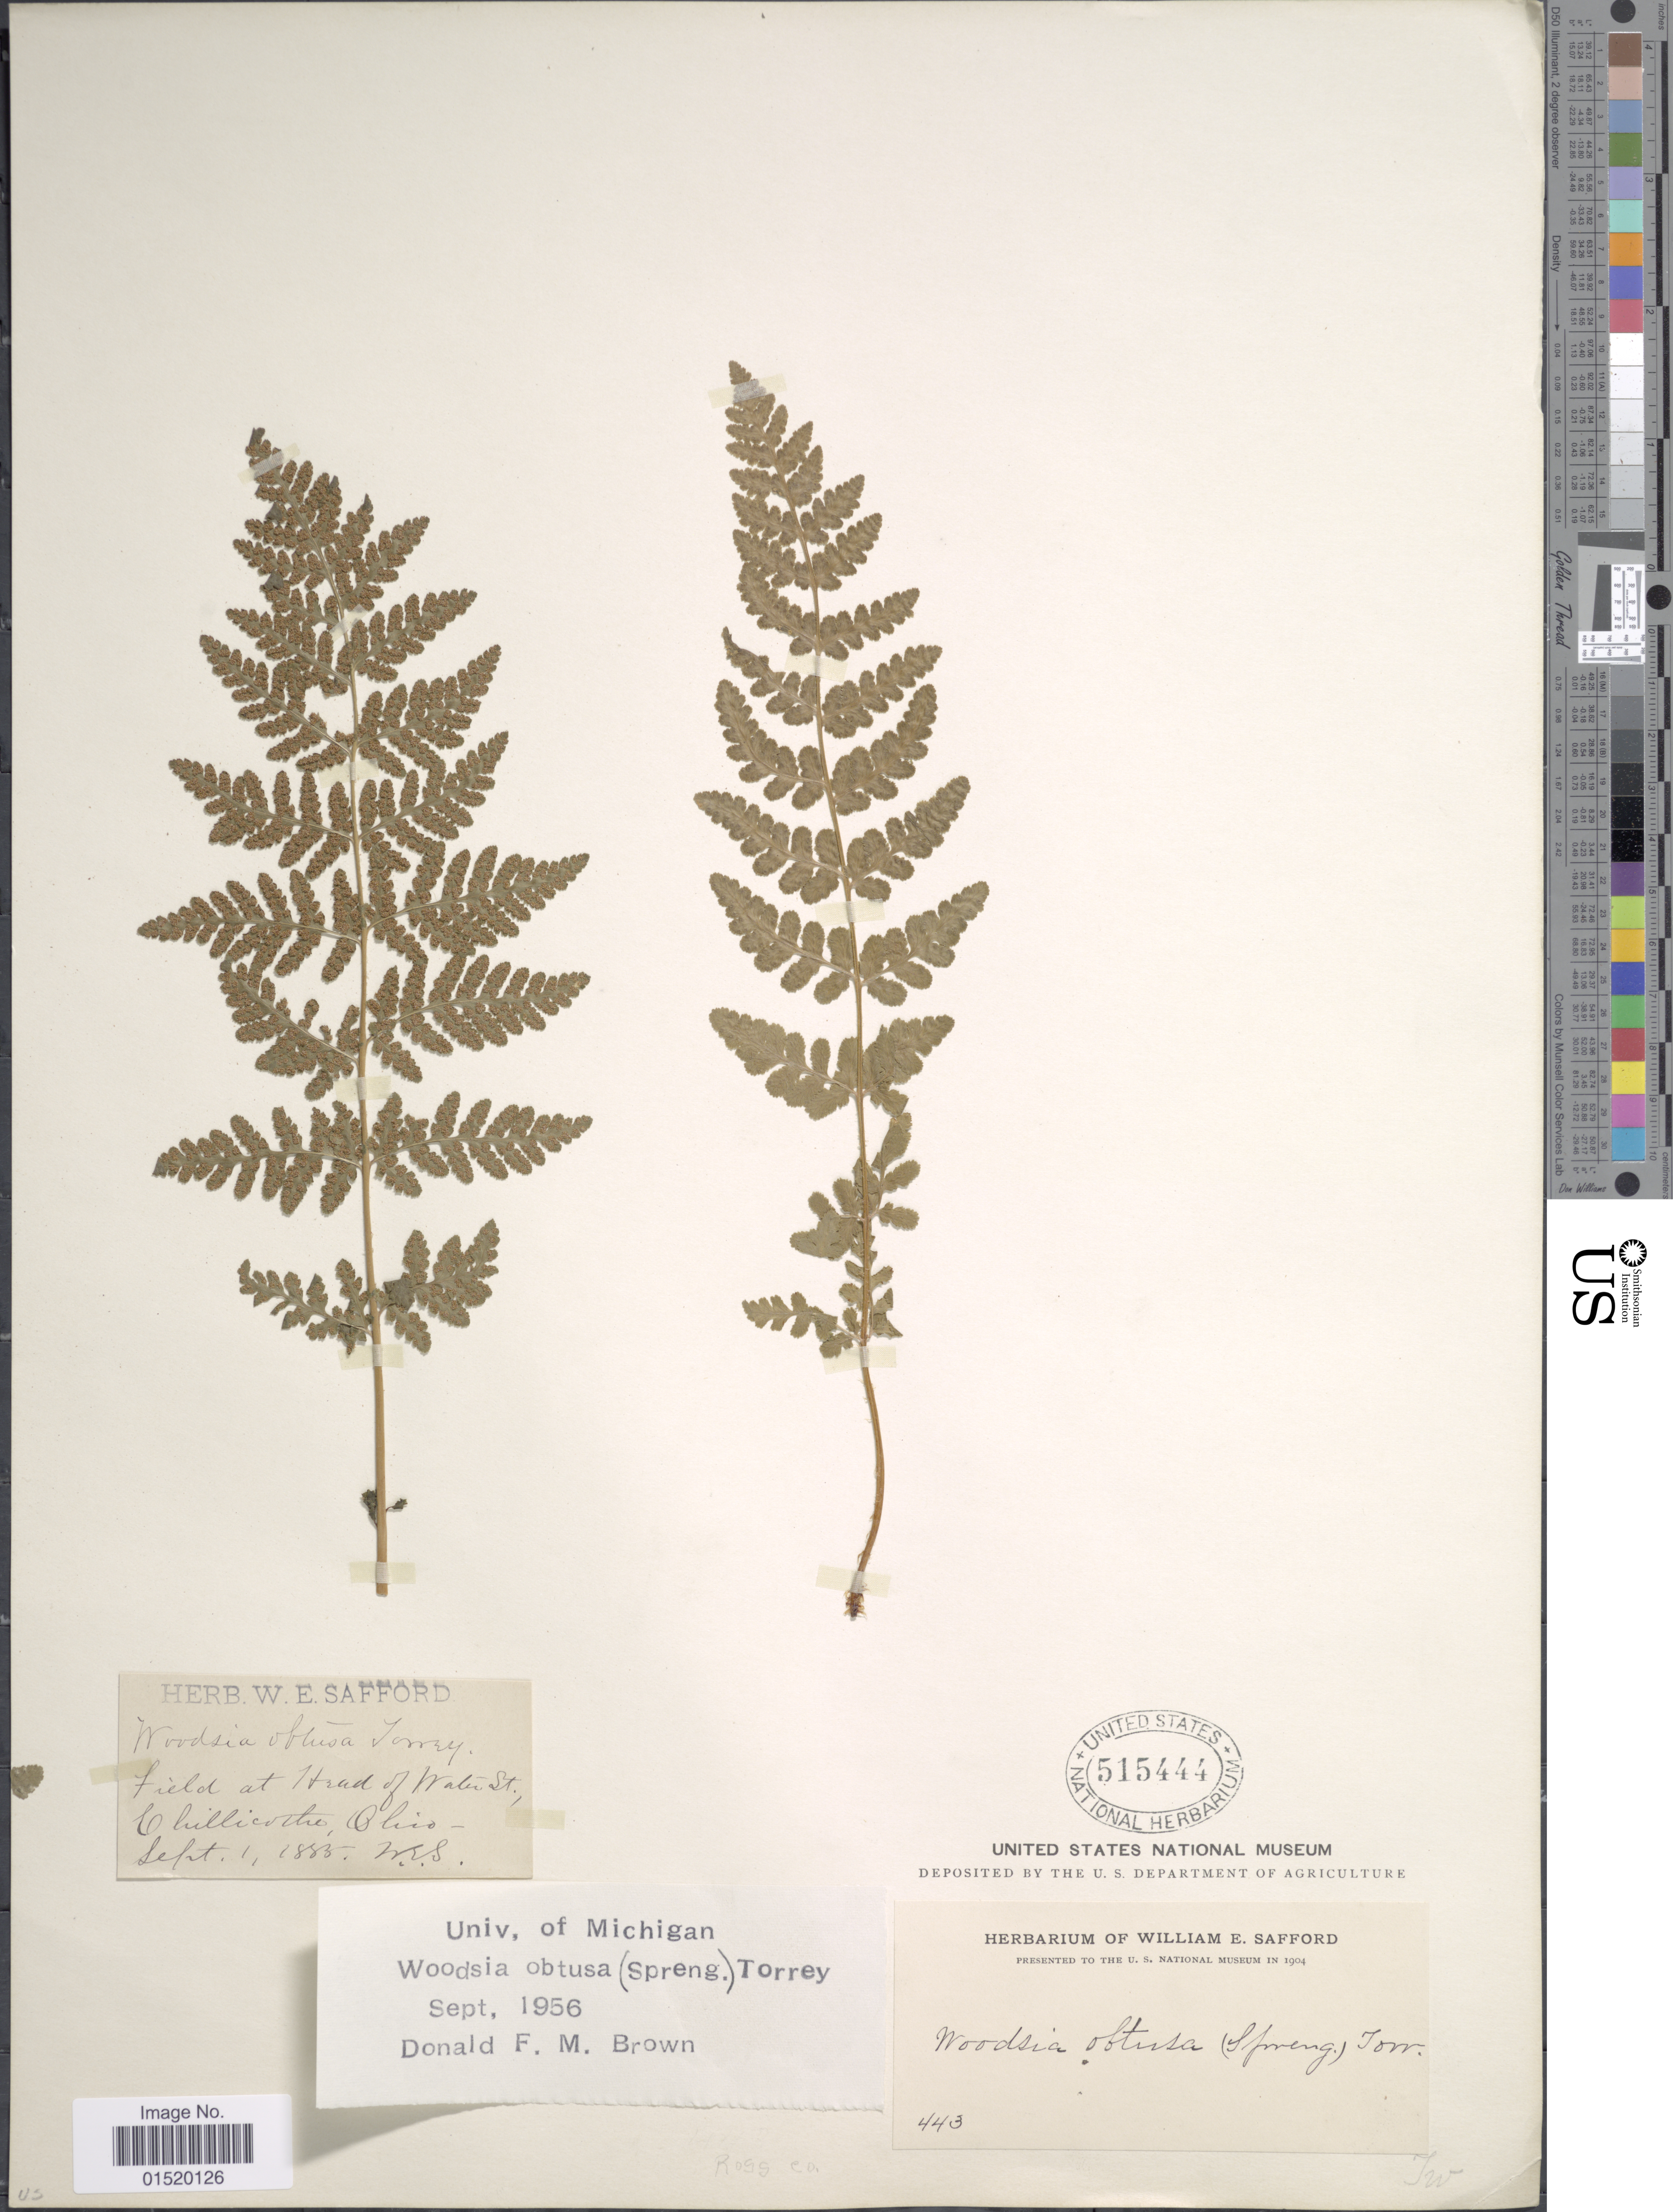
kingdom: Plantae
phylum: Tracheophyta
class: Polypodiopsida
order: Polypodiales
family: Woodsiaceae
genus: Woodsia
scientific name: Woodsia obtusa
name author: (Spreng.) Torr.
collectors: W. E. Safford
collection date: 1885-09-01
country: United States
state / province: Ohio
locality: Field at Head of water St Chillicothe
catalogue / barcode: US 515444